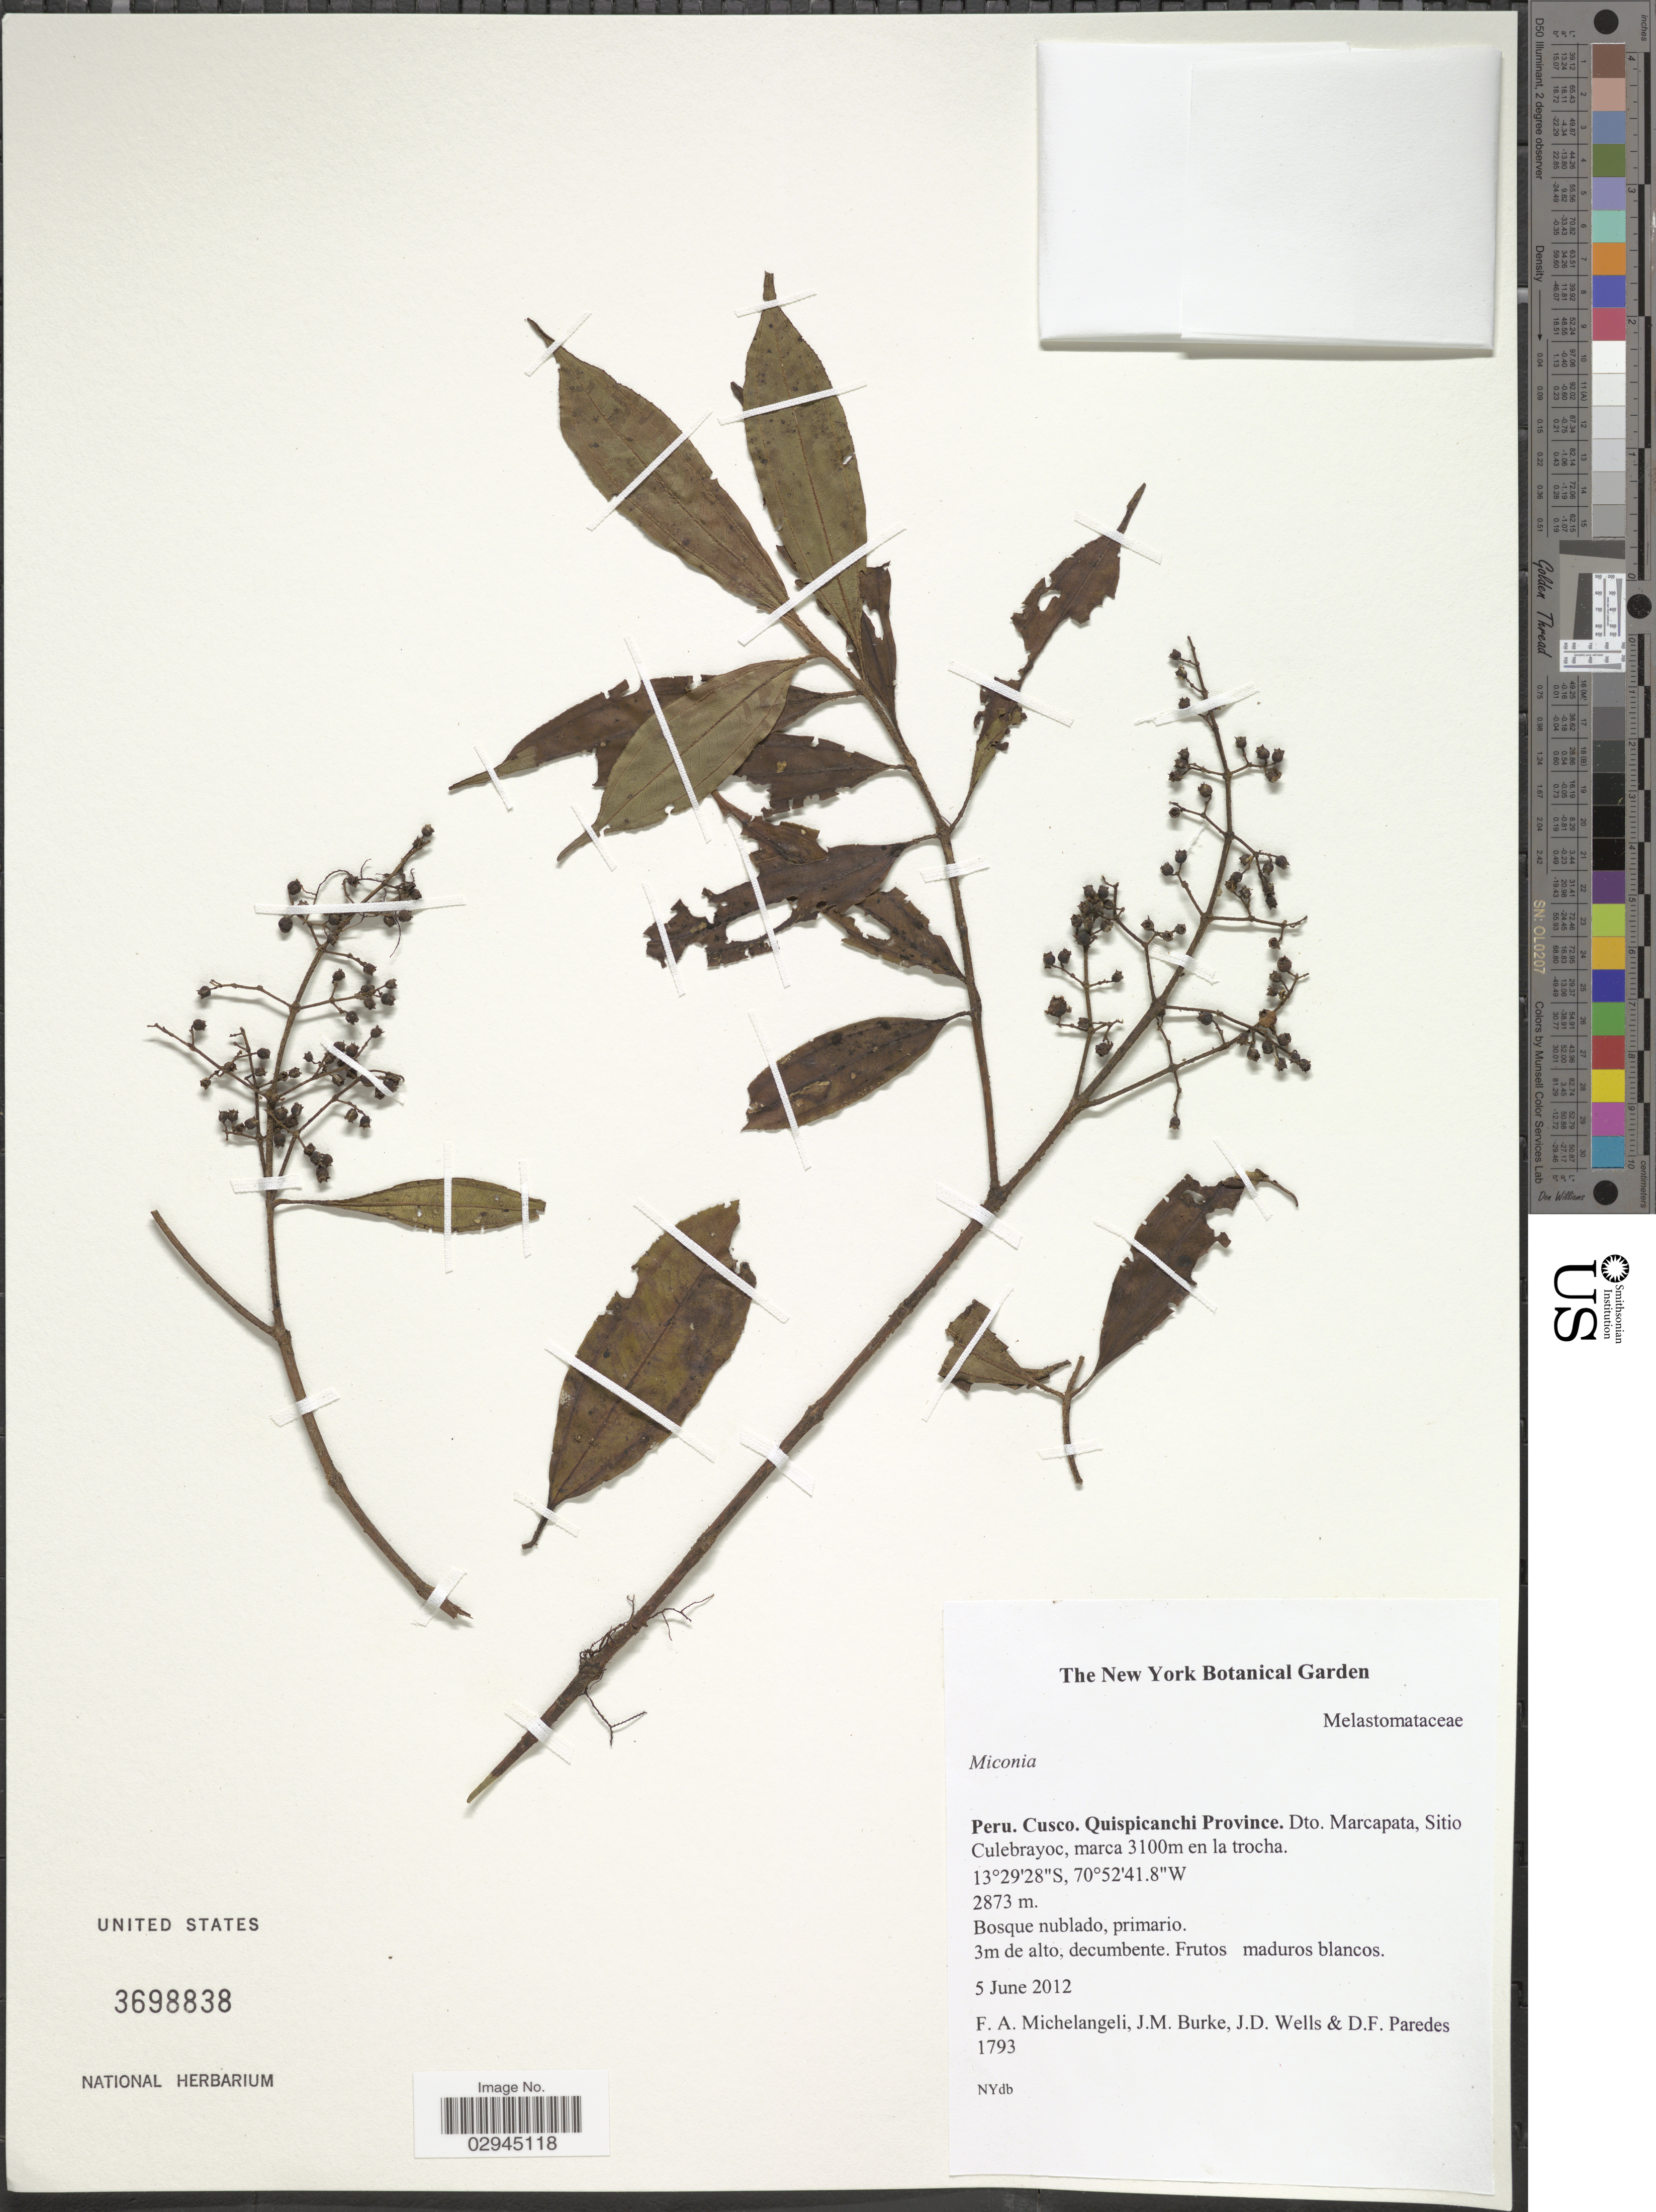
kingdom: Plantae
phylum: Tracheophyta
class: Magnoliopsida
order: Myrtales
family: Melastomataceae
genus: Miconia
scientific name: Miconia sp.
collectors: F. A. Michelangeli, Jac. M. Burke, J. Wells & D. Paredes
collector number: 1793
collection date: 2012-06-05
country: Peru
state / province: Cusco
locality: Quispicanchi Province. Dto. Marcapata, Sitio Culebrayoc.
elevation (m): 2873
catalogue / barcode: US 3698838